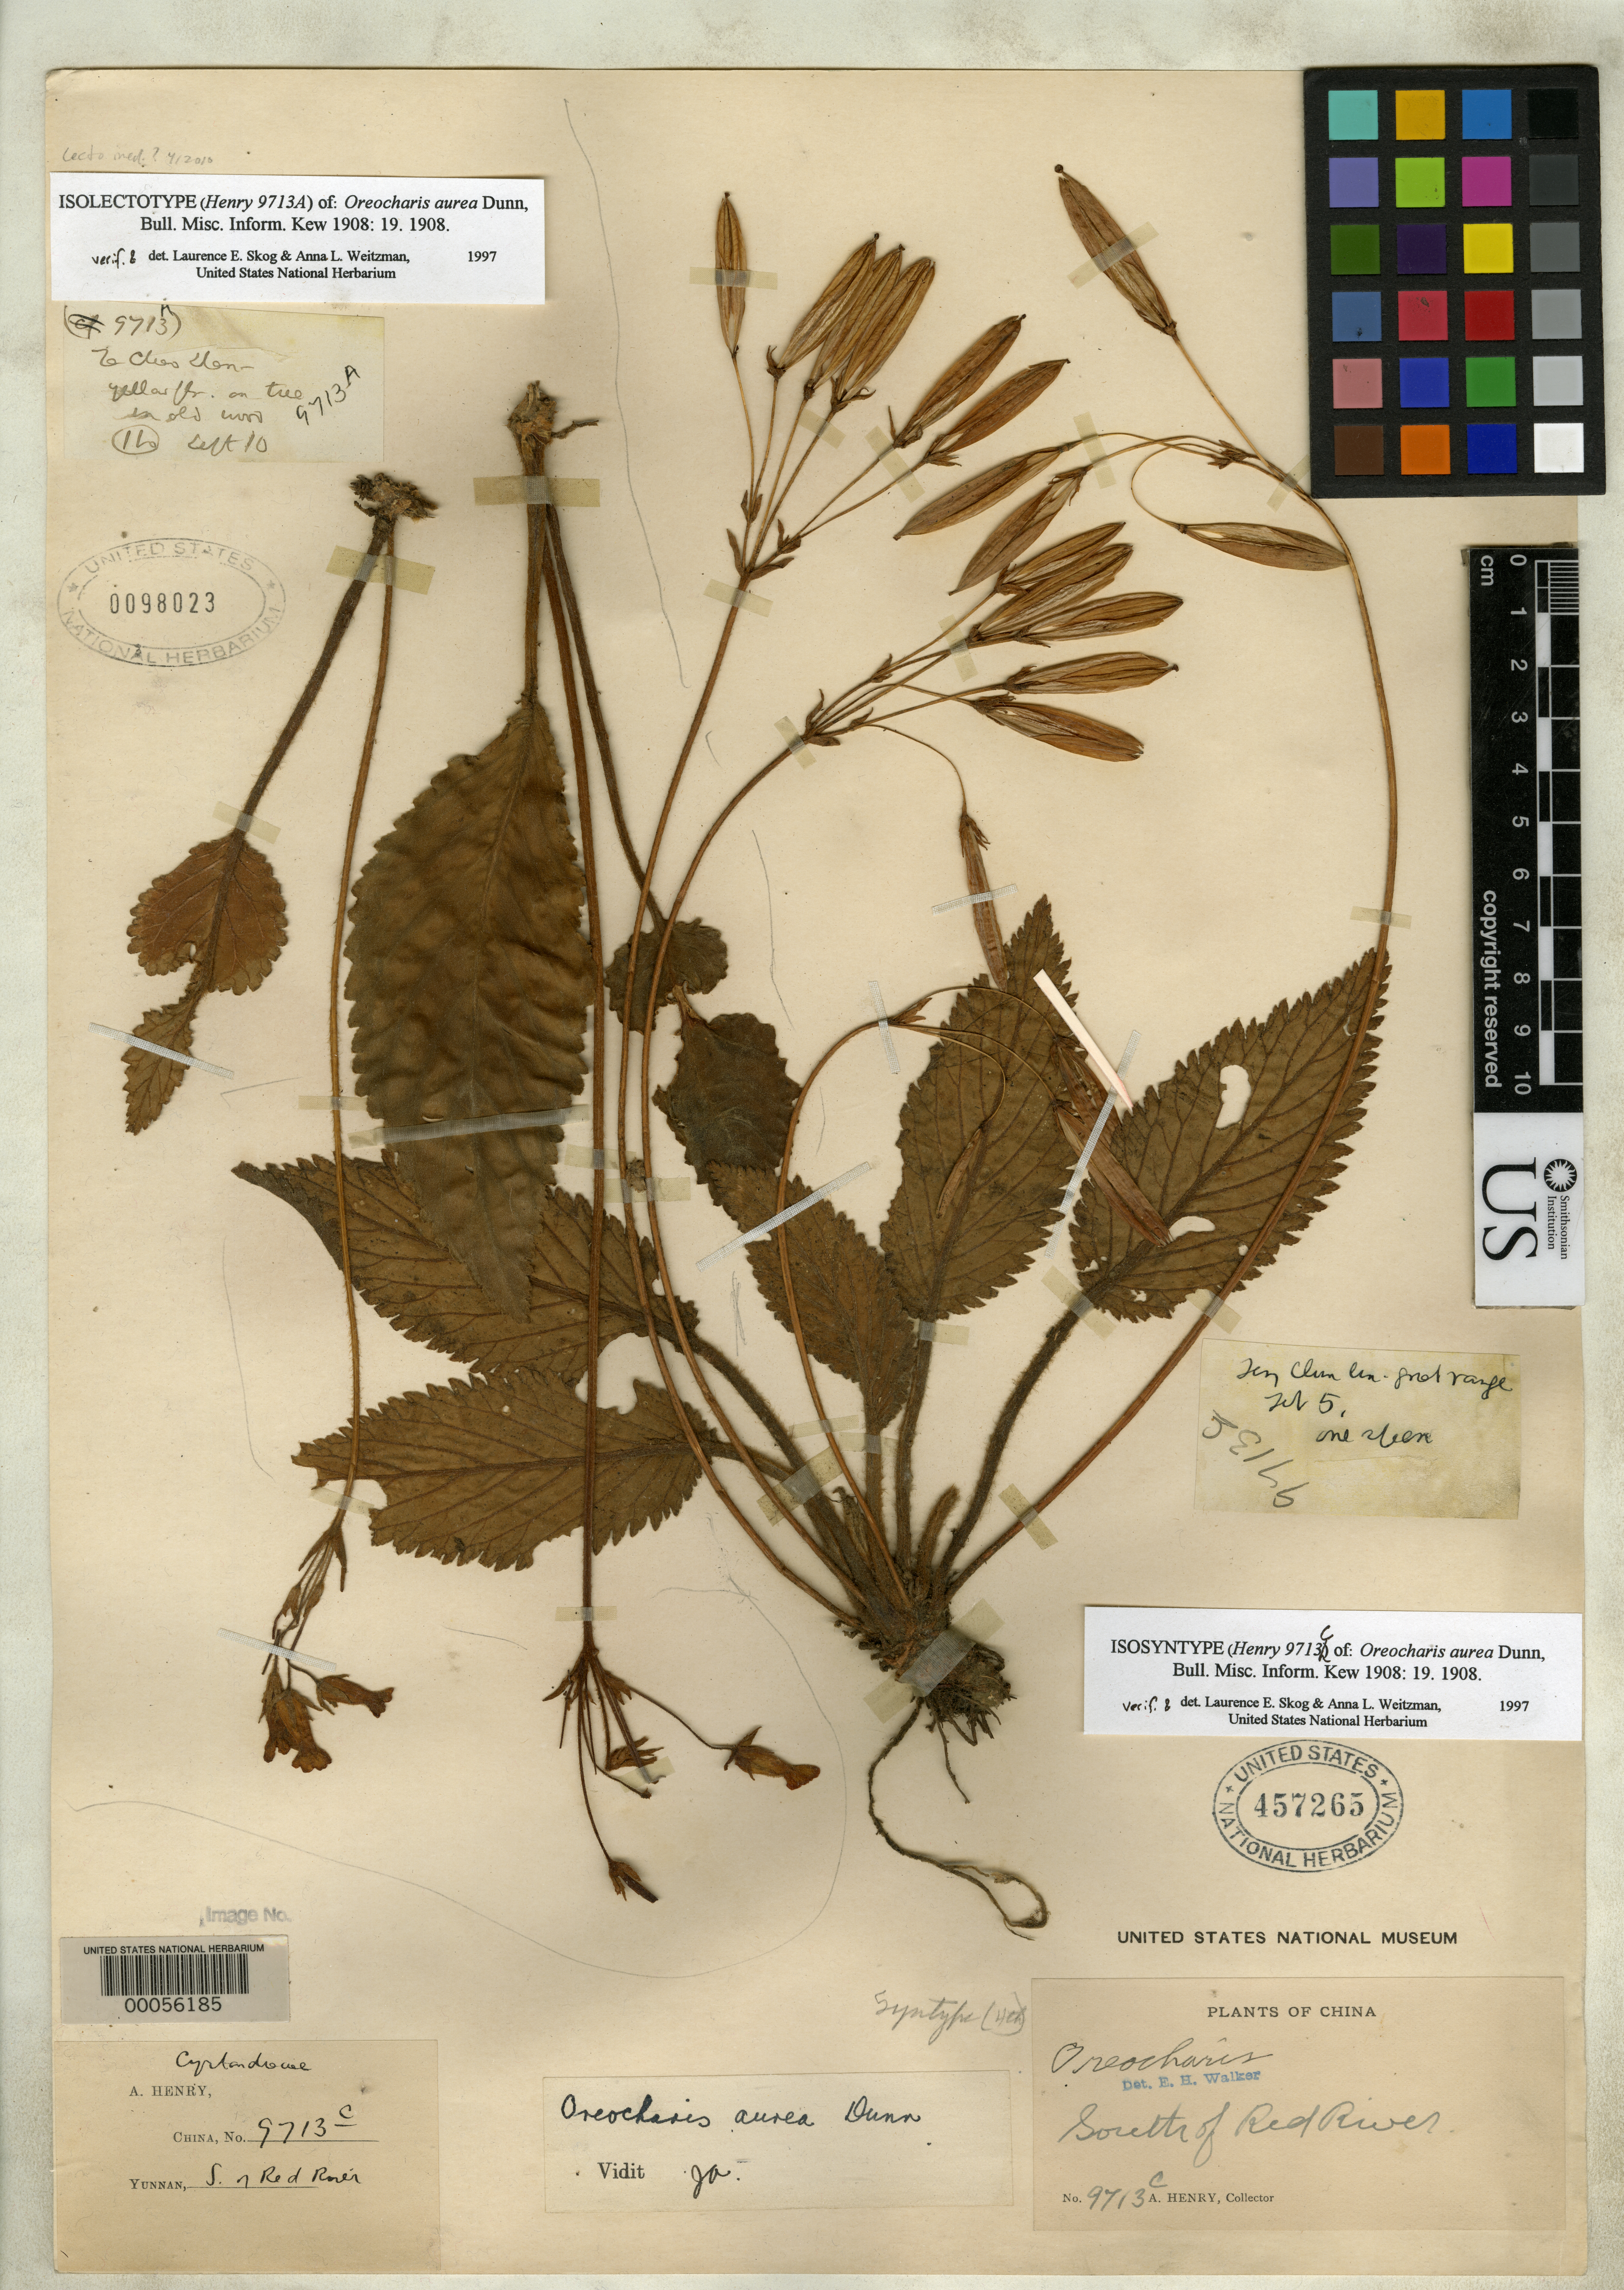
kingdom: Plantae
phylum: Tracheophyta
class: Magnoliopsida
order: Lamiales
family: Gesneriaceae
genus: Oreocharis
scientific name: Oreocharis aurea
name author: Dunn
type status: Isosyntype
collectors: A. Henry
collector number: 9713 C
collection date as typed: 05 Feb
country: China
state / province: Yunnan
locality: S. of Red River. Feng Chun lin forest range.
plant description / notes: Sheet is mounted with two syntypes apparently representing different collections, Henry 9713A (left-hand side, flowering, Sept. 10, USNH 98023) and 9713C (right-hand side, fruiting, 5 Feb, USNH 457265).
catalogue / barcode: US 457265